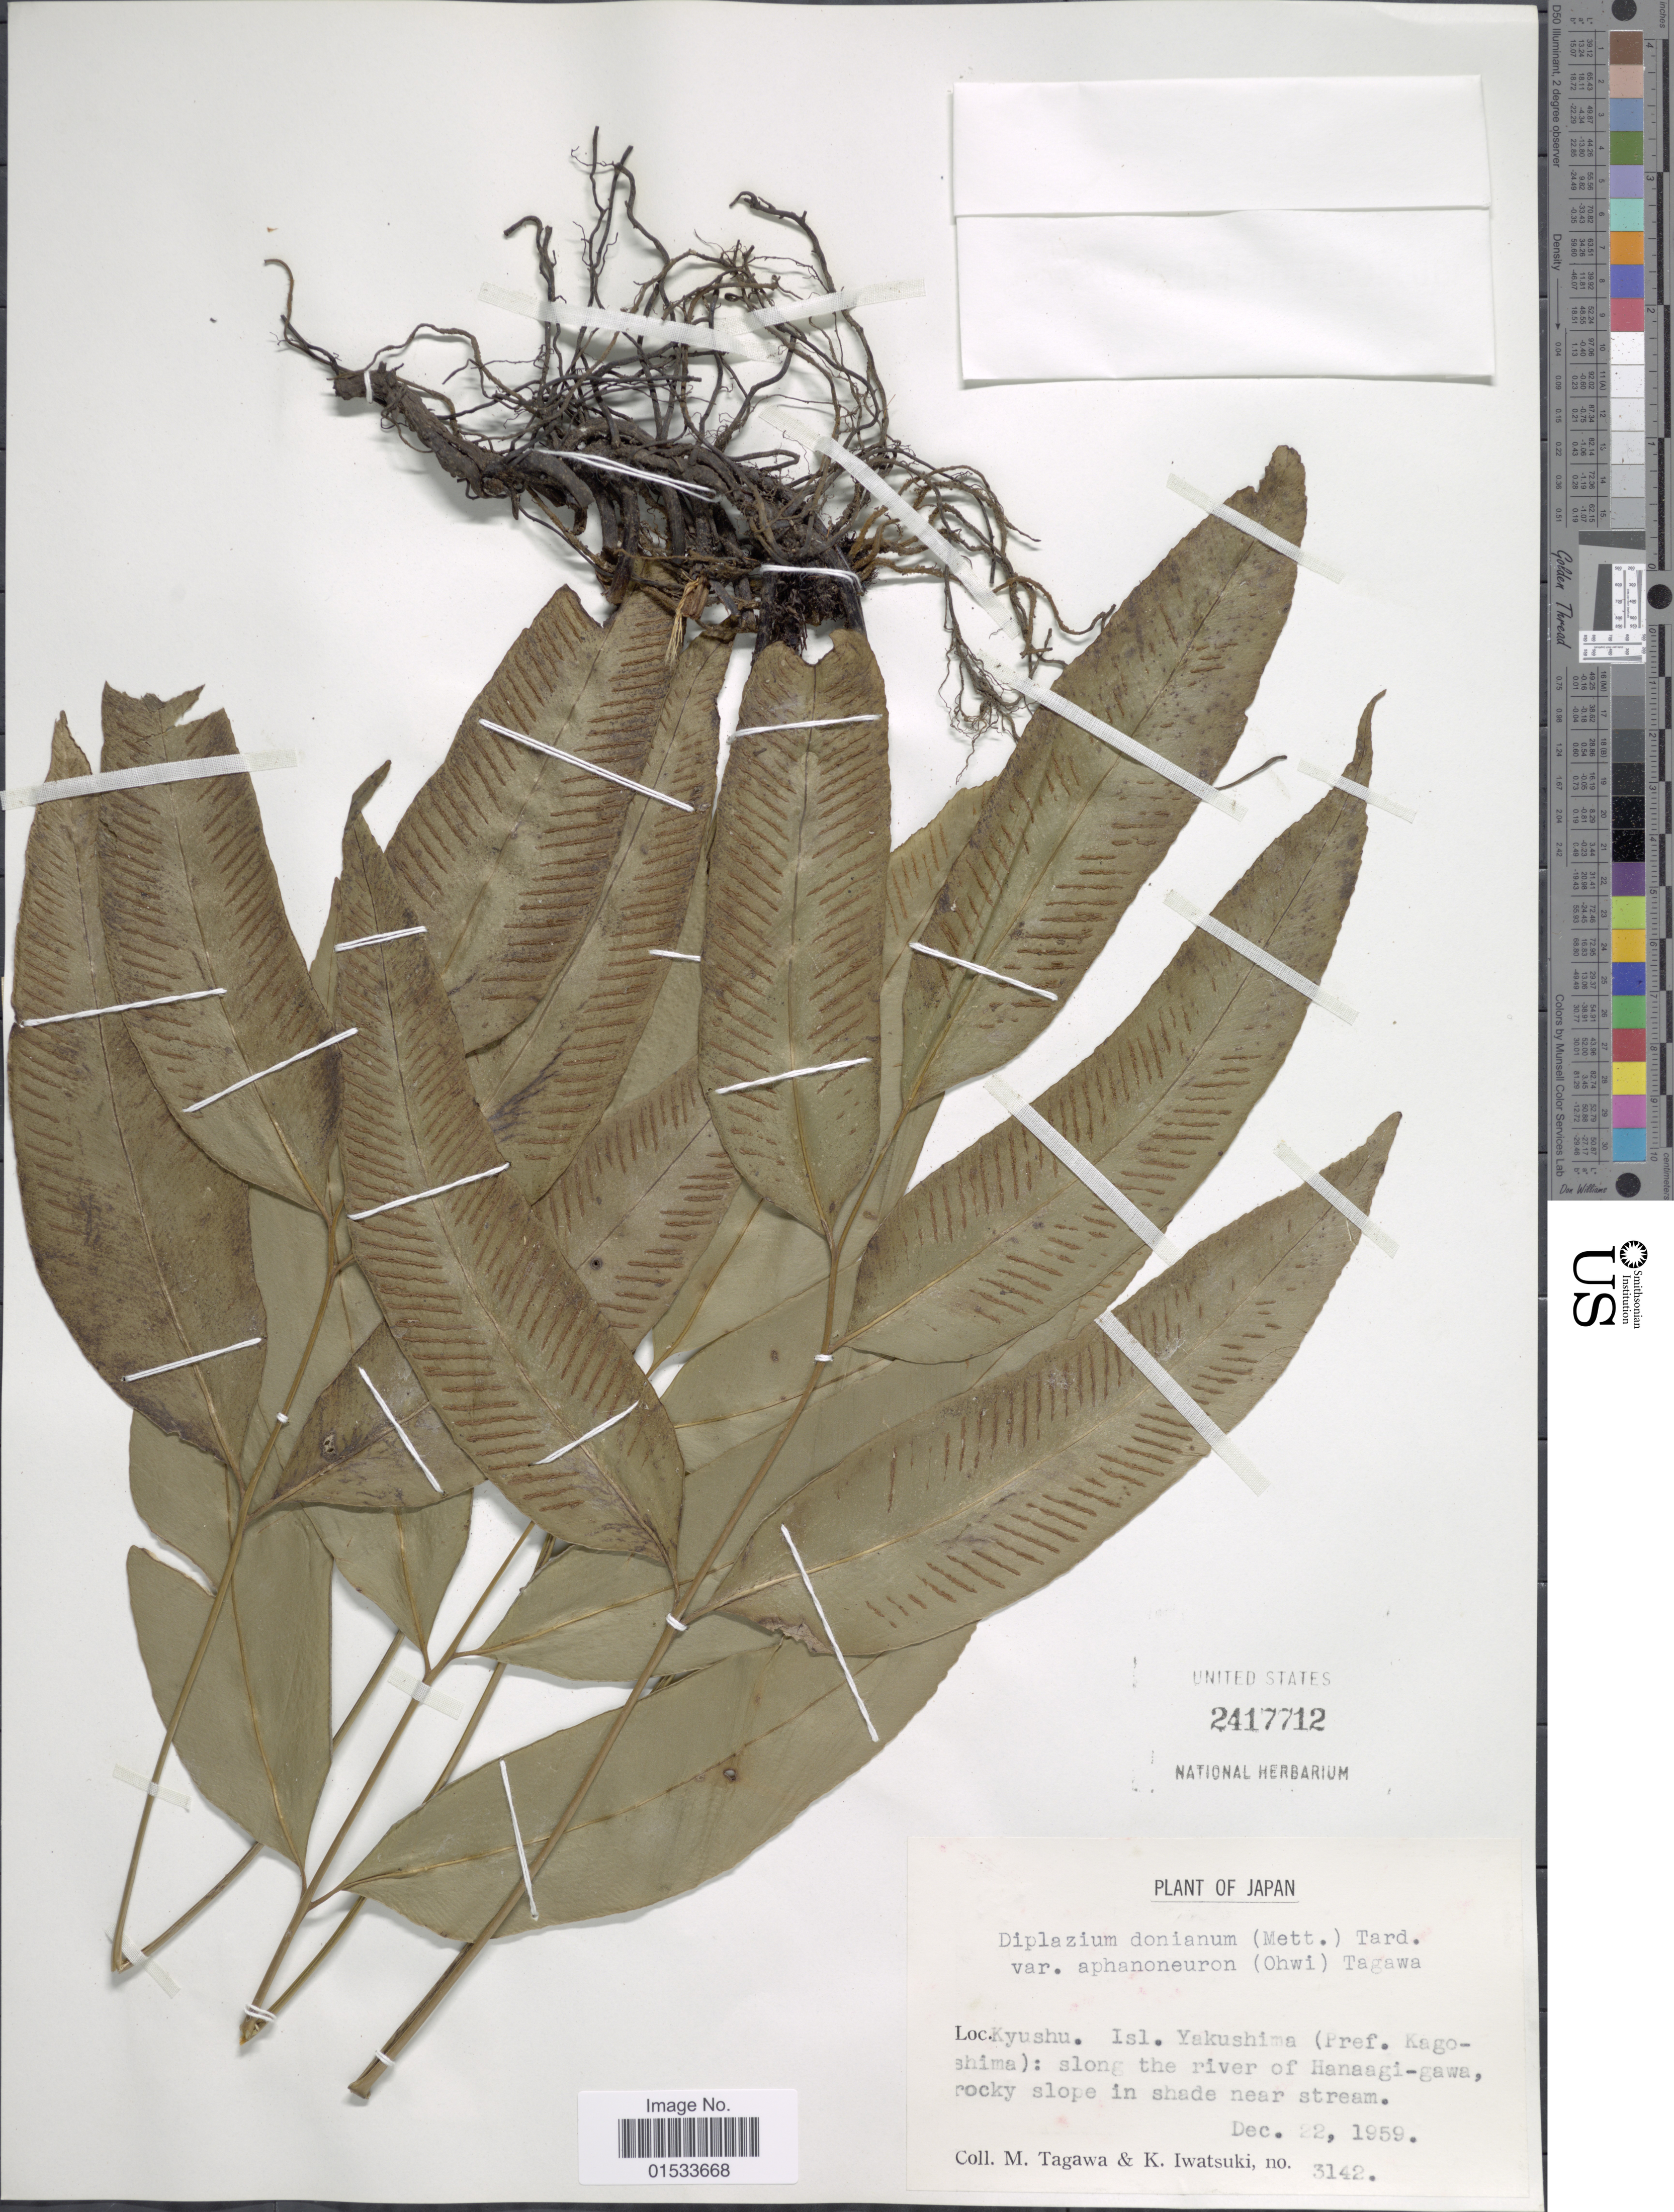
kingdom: Plantae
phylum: Tracheophyta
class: Polypodiopsida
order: Polypodiales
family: Athyriaceae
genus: Diplazium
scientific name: Diplazium donianum var. aphanoneuron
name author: (Ohwi) Tagawa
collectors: M. Tagawa & K. Iwatsuki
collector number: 3142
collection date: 1959-12-22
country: Japan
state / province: Kagosima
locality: Kyushu, Isl. Yakushima (Pref. Kagoshima), along the river of Hanaagi- gawa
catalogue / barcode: US 2417712